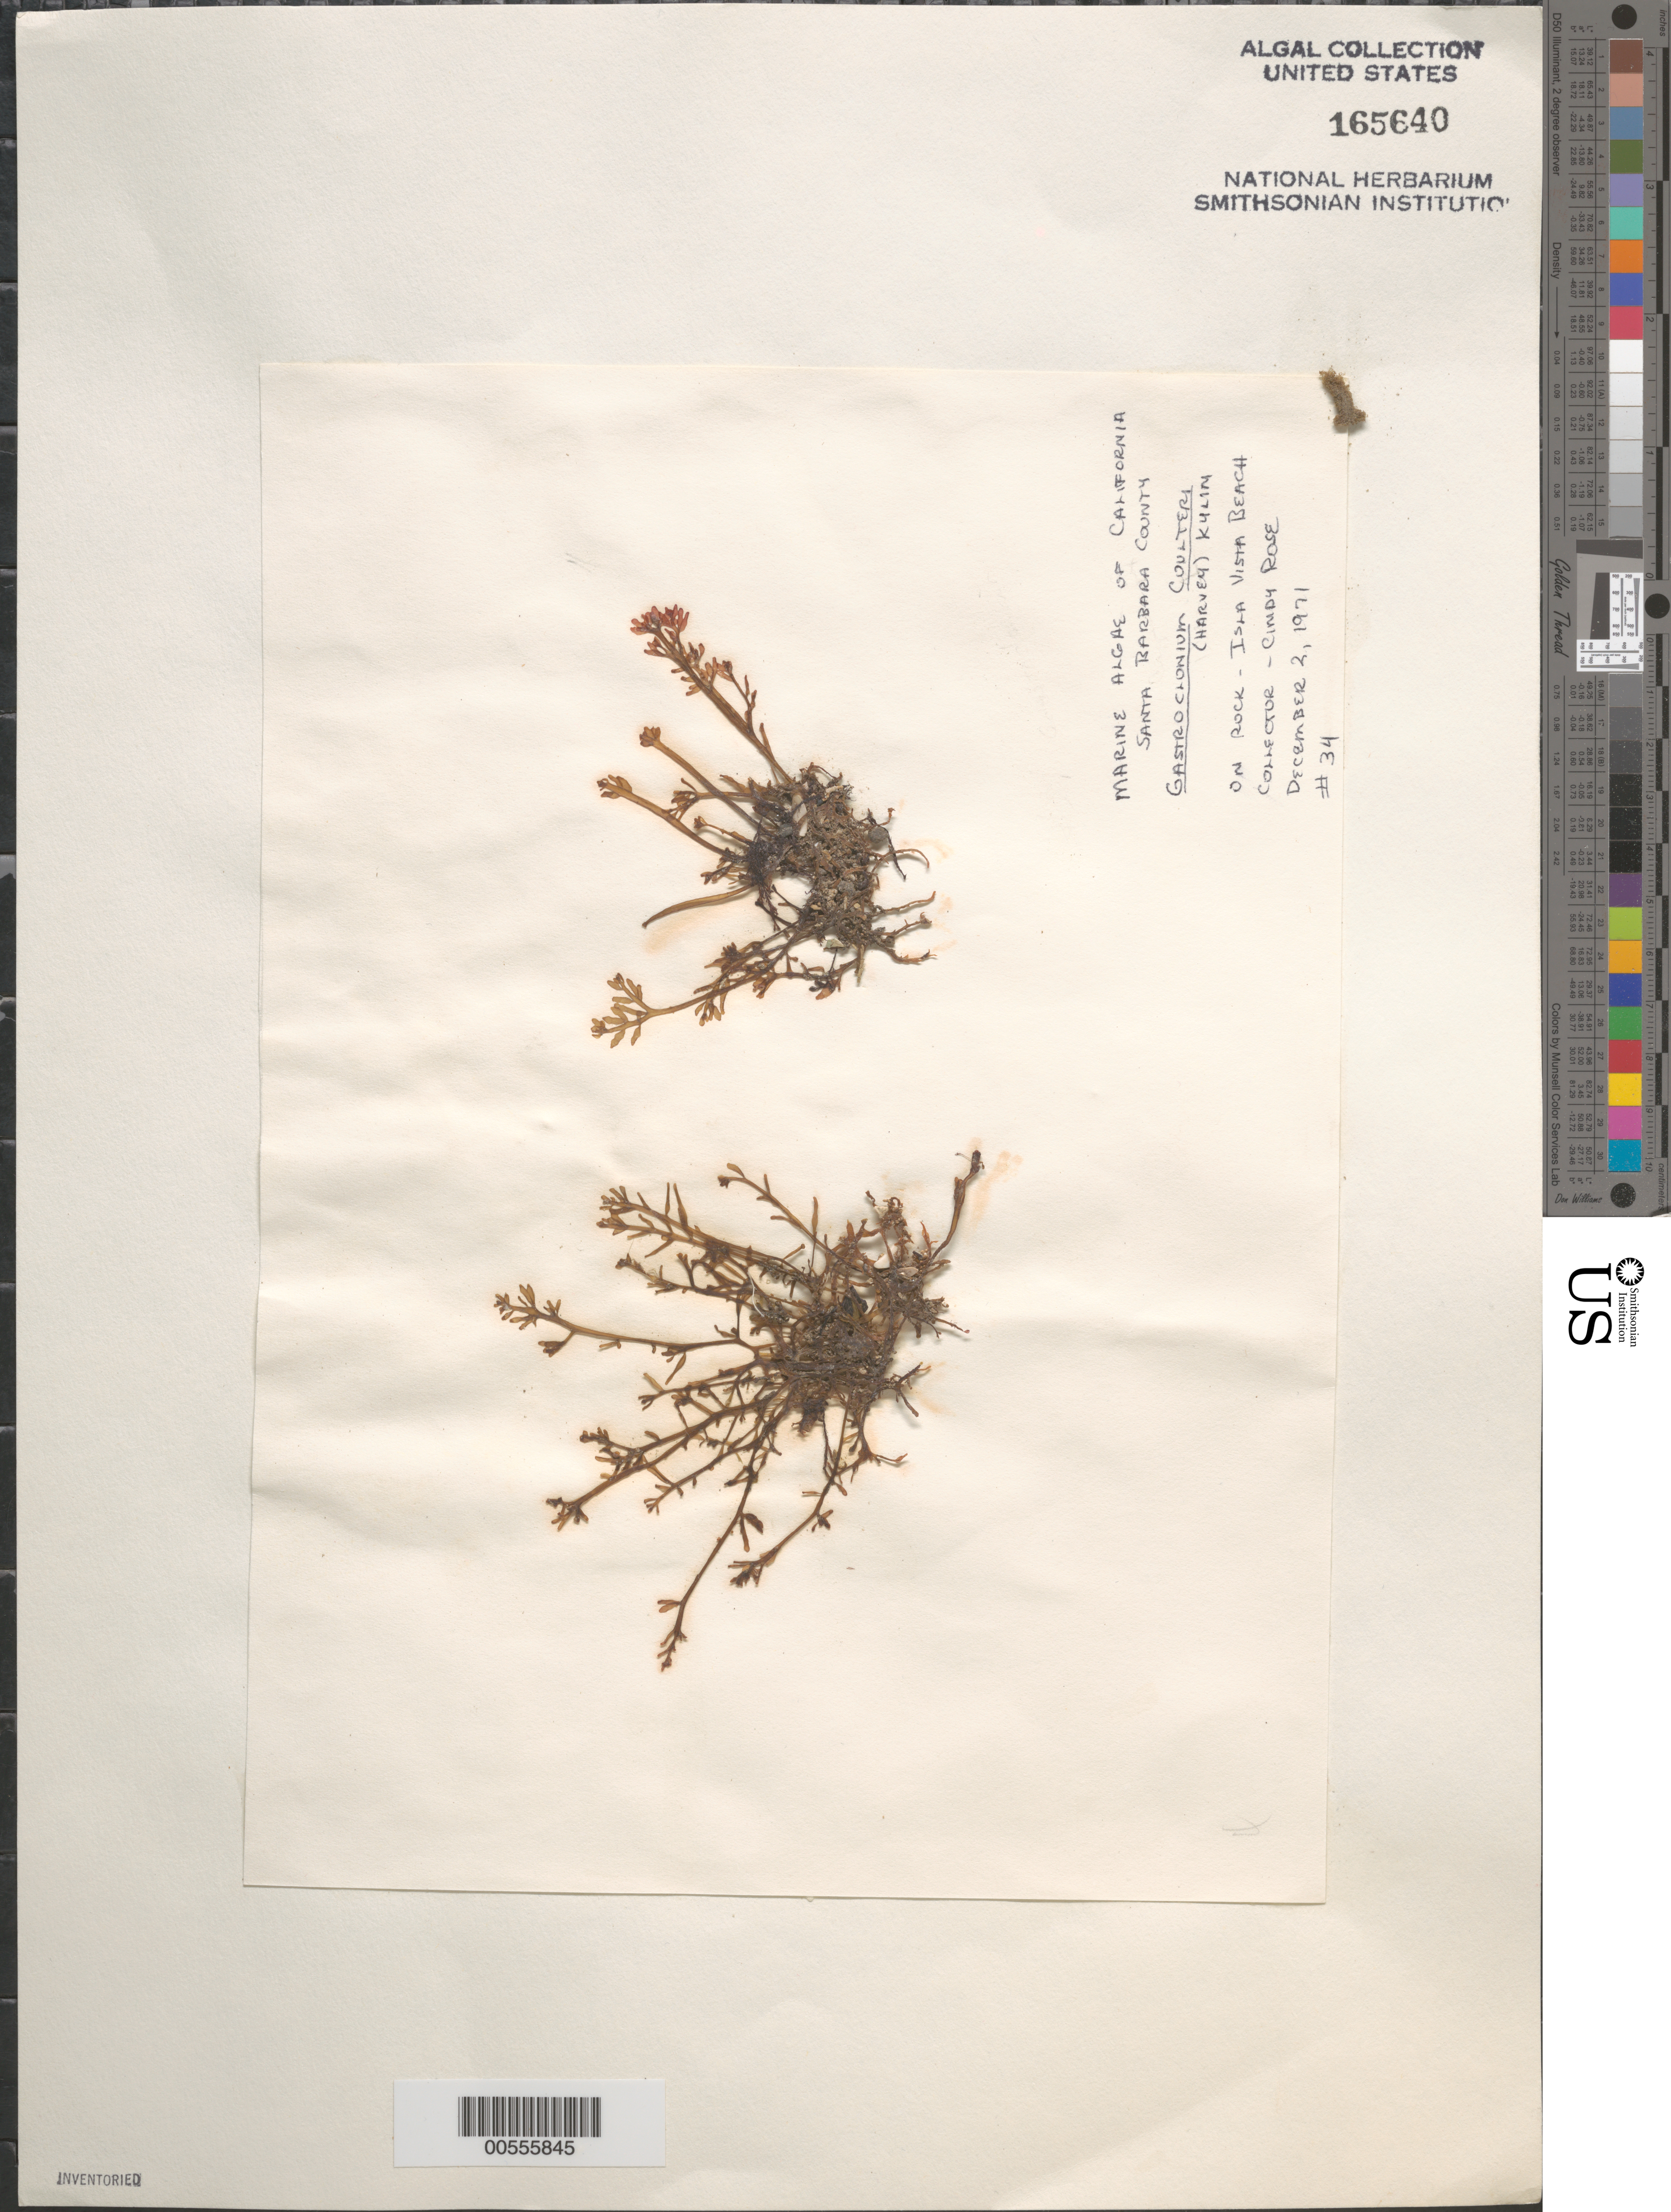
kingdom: Plantae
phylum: Rhodophyta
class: Florideophyceae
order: Rhodymeniales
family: Champiaceae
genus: Neogastroclonium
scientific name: Neogastroclonium subarticulatum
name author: (Turner) L. Le Gall et al.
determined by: Algae name updating Project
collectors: C. Rose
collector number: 34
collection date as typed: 02 Dec 1971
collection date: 1971-12-02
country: United States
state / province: California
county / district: Santa Barbara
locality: Isla Vista Beach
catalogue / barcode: US 165640